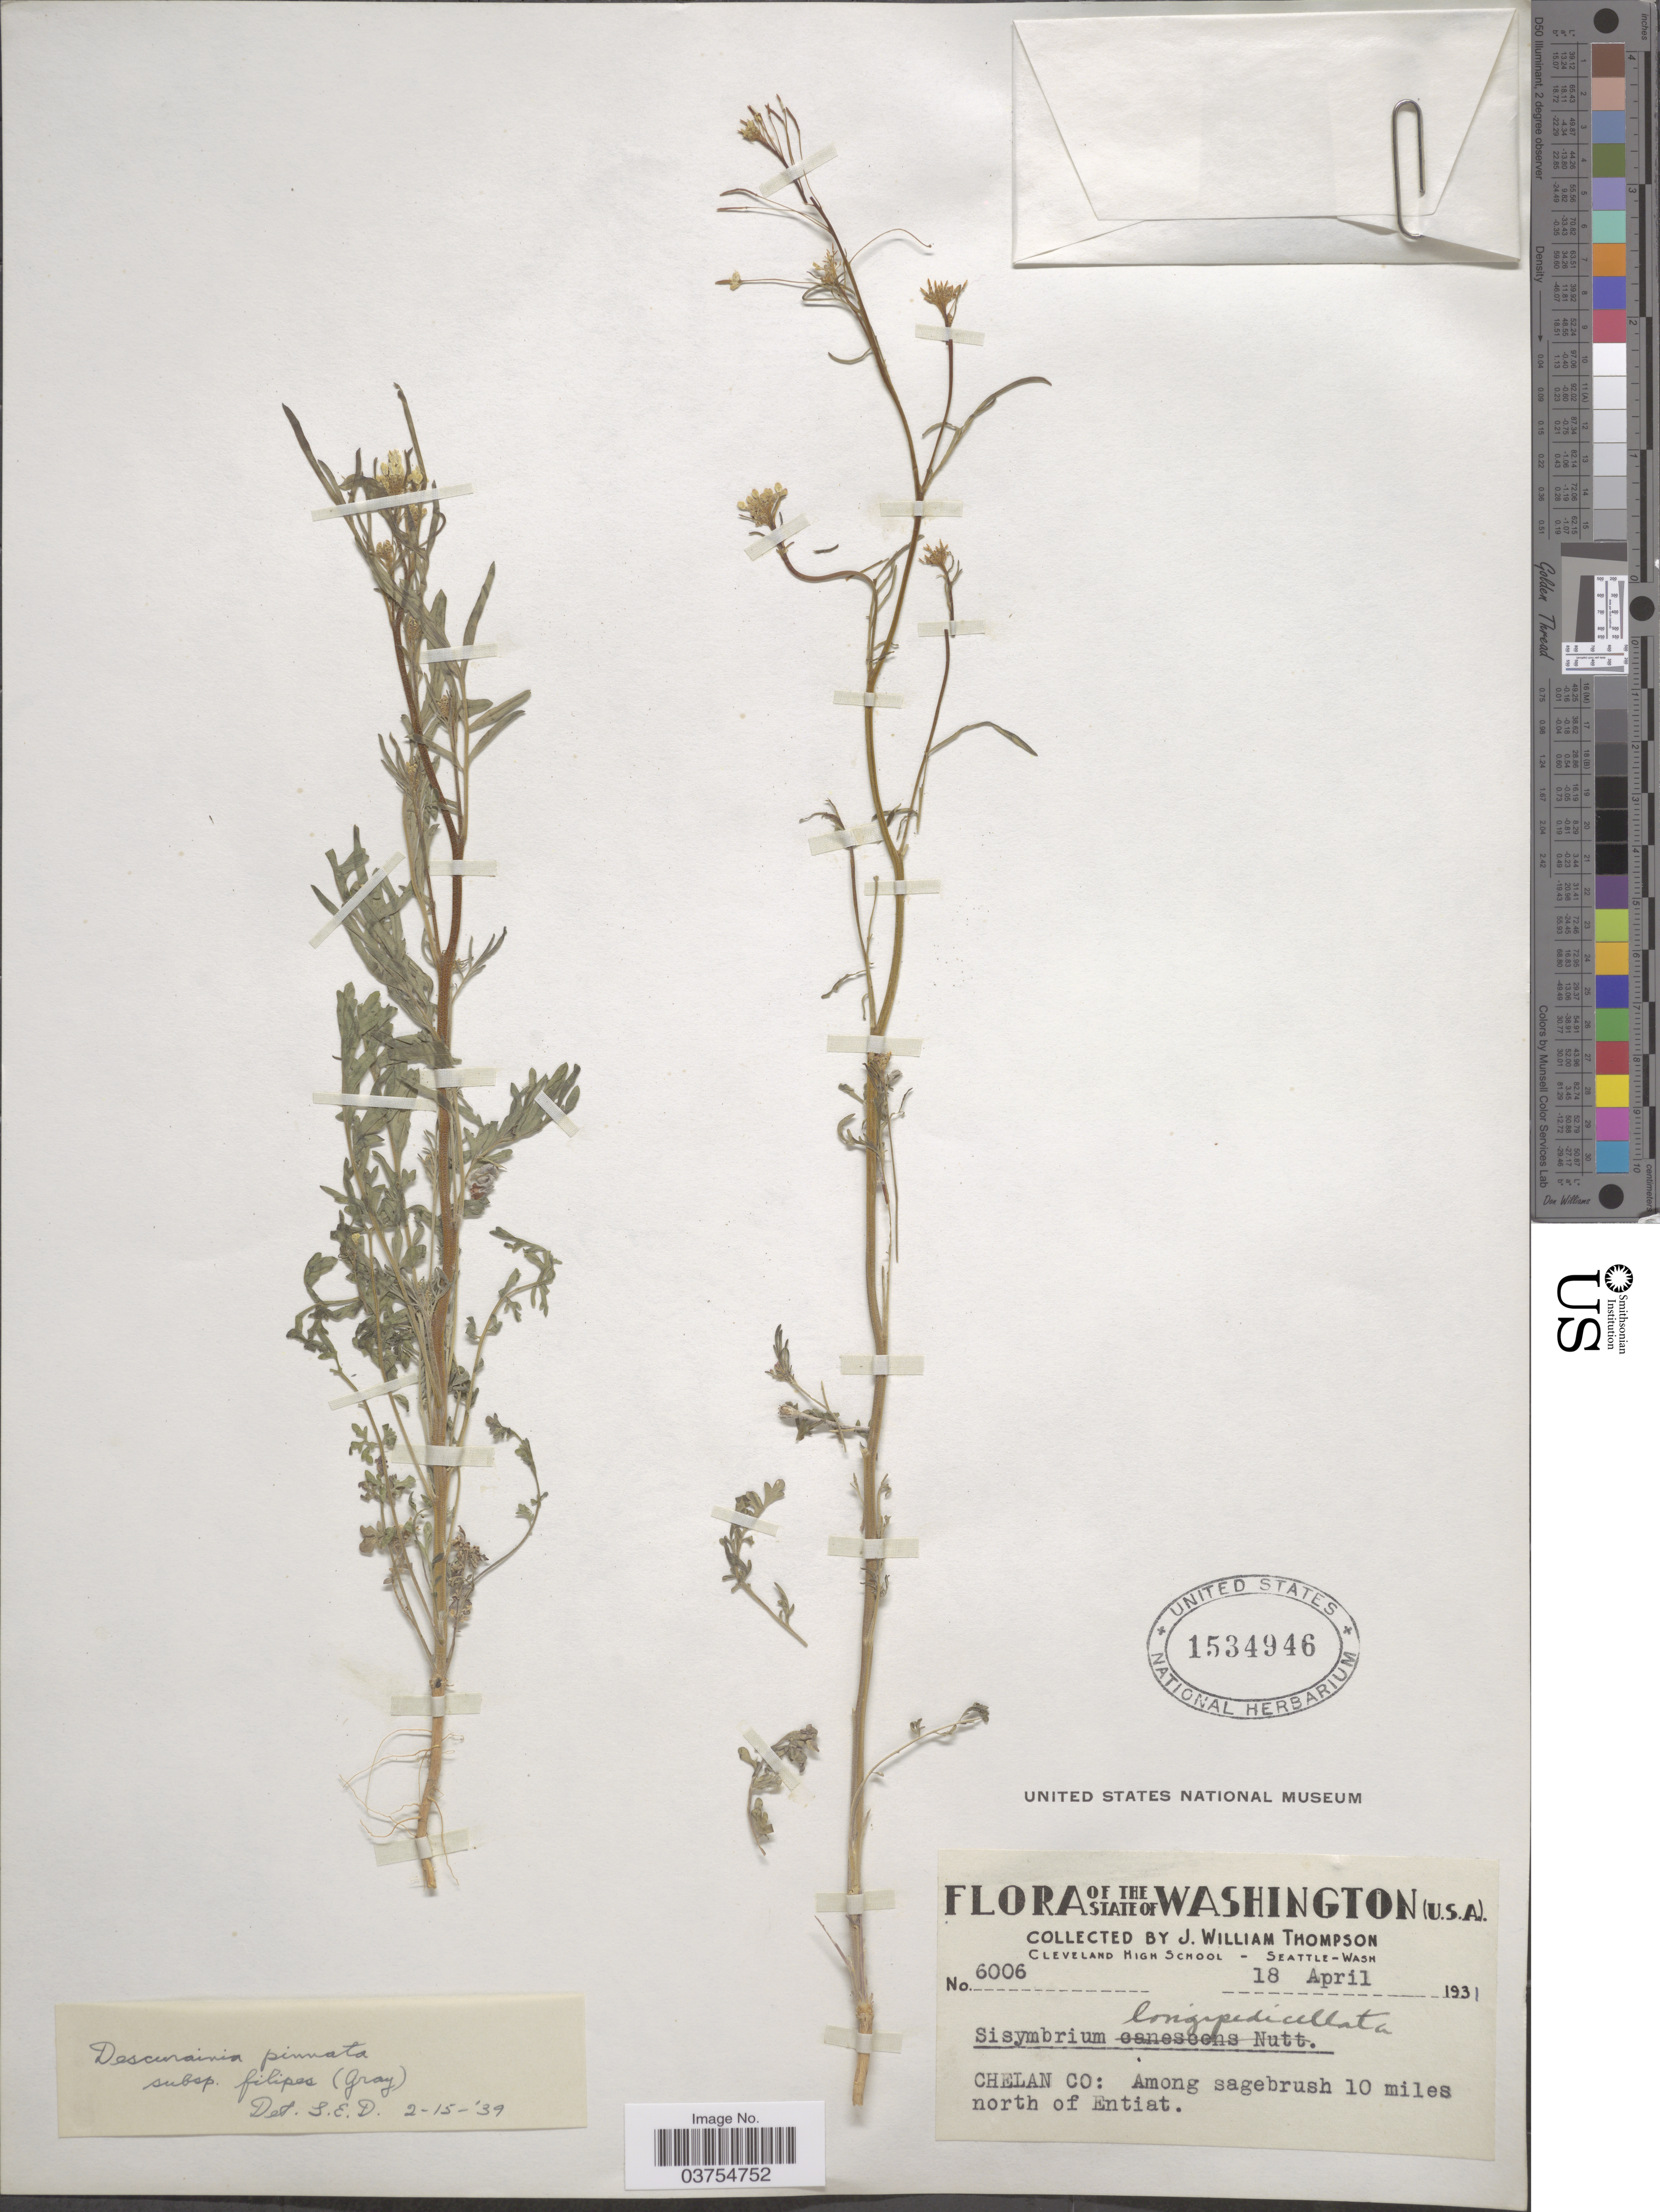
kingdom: Plantae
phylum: Tracheophyta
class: Magnoliopsida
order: Brassicales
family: Brassicaceae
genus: Descurainia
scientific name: Descurainia pinnata subsp. filipes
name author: (A. Gray) Detling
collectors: J. W. Thompson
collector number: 6006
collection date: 1931-04-18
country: United States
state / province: Washington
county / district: Chelan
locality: Chelan Co: Among sagebrush 10 miles north of Entiat.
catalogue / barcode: US 1534946